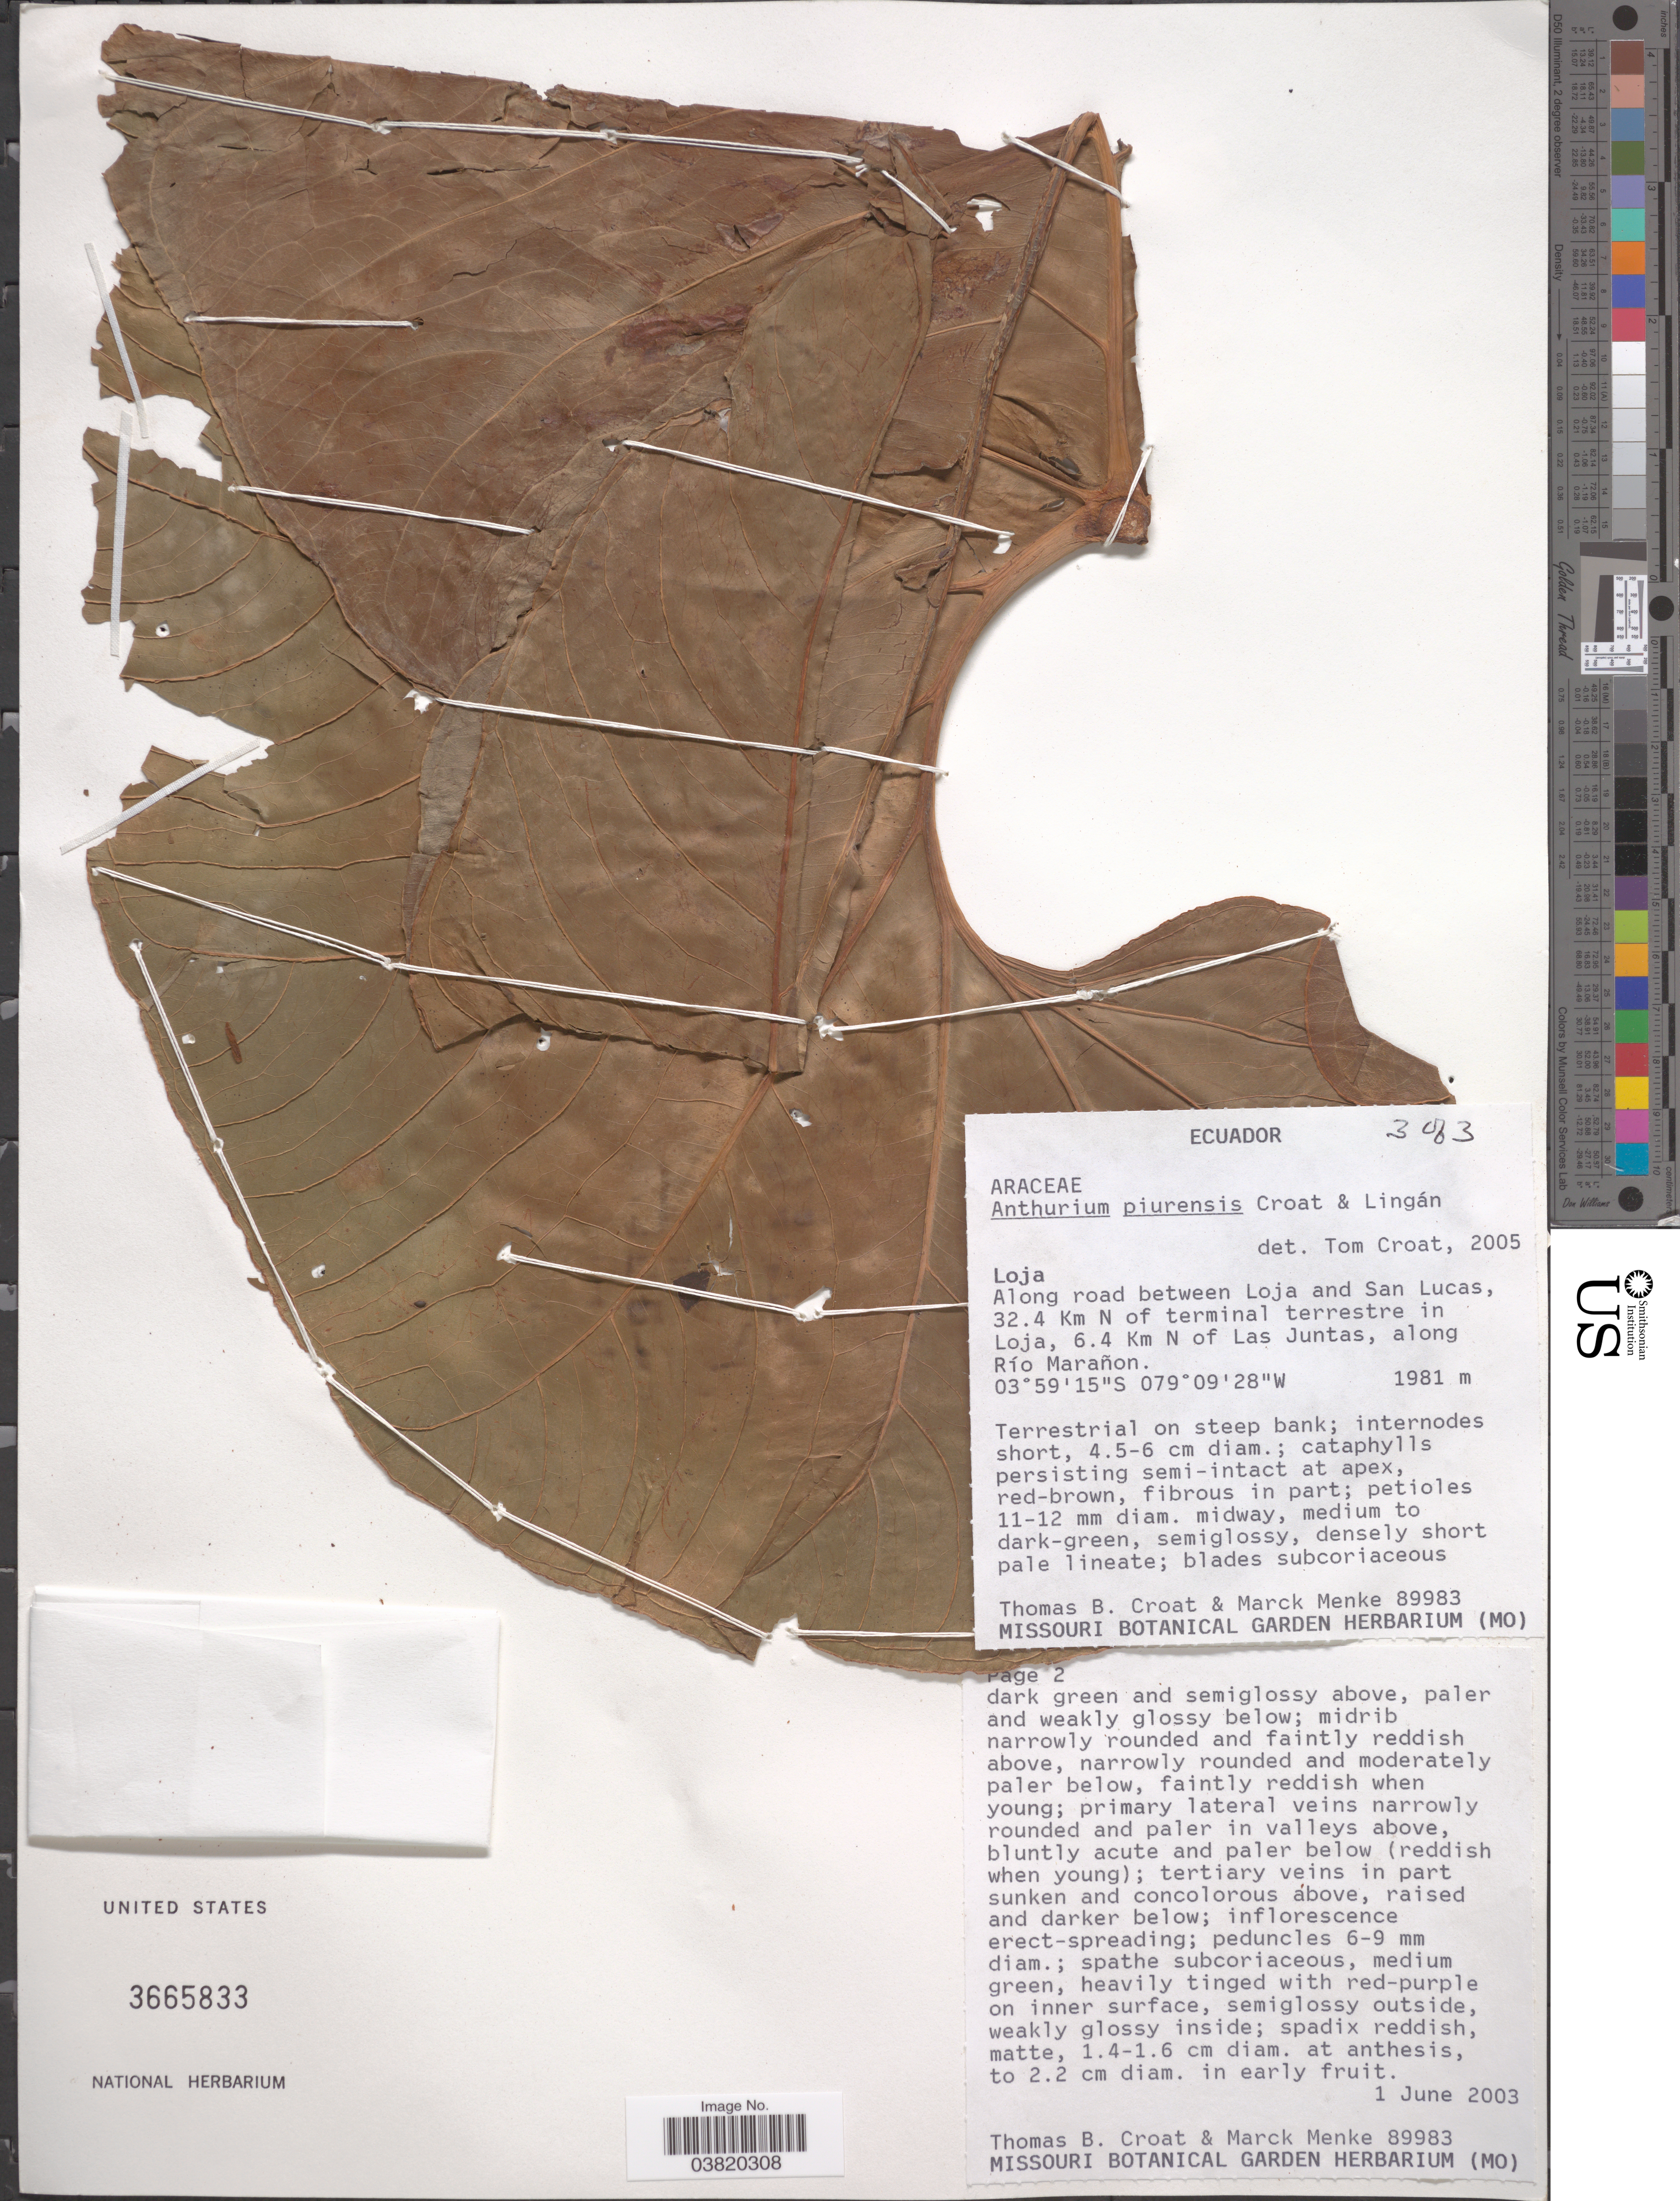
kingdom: Plantae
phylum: Tracheophyta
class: Liliopsida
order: Alismatales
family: Araceae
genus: Anthurium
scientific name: Anthurium piurensis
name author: Croat & Lingan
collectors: T. B. Croat & M. Menke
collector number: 89983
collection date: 2003-06-01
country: Ecuador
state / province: Loja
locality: Along road between Loja and San Lucas, 32.4 Km N of terminal terrestre in Loja, 6.4 Km N of Las Juntas, along Río Marañon.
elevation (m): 1981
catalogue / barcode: US 3665833